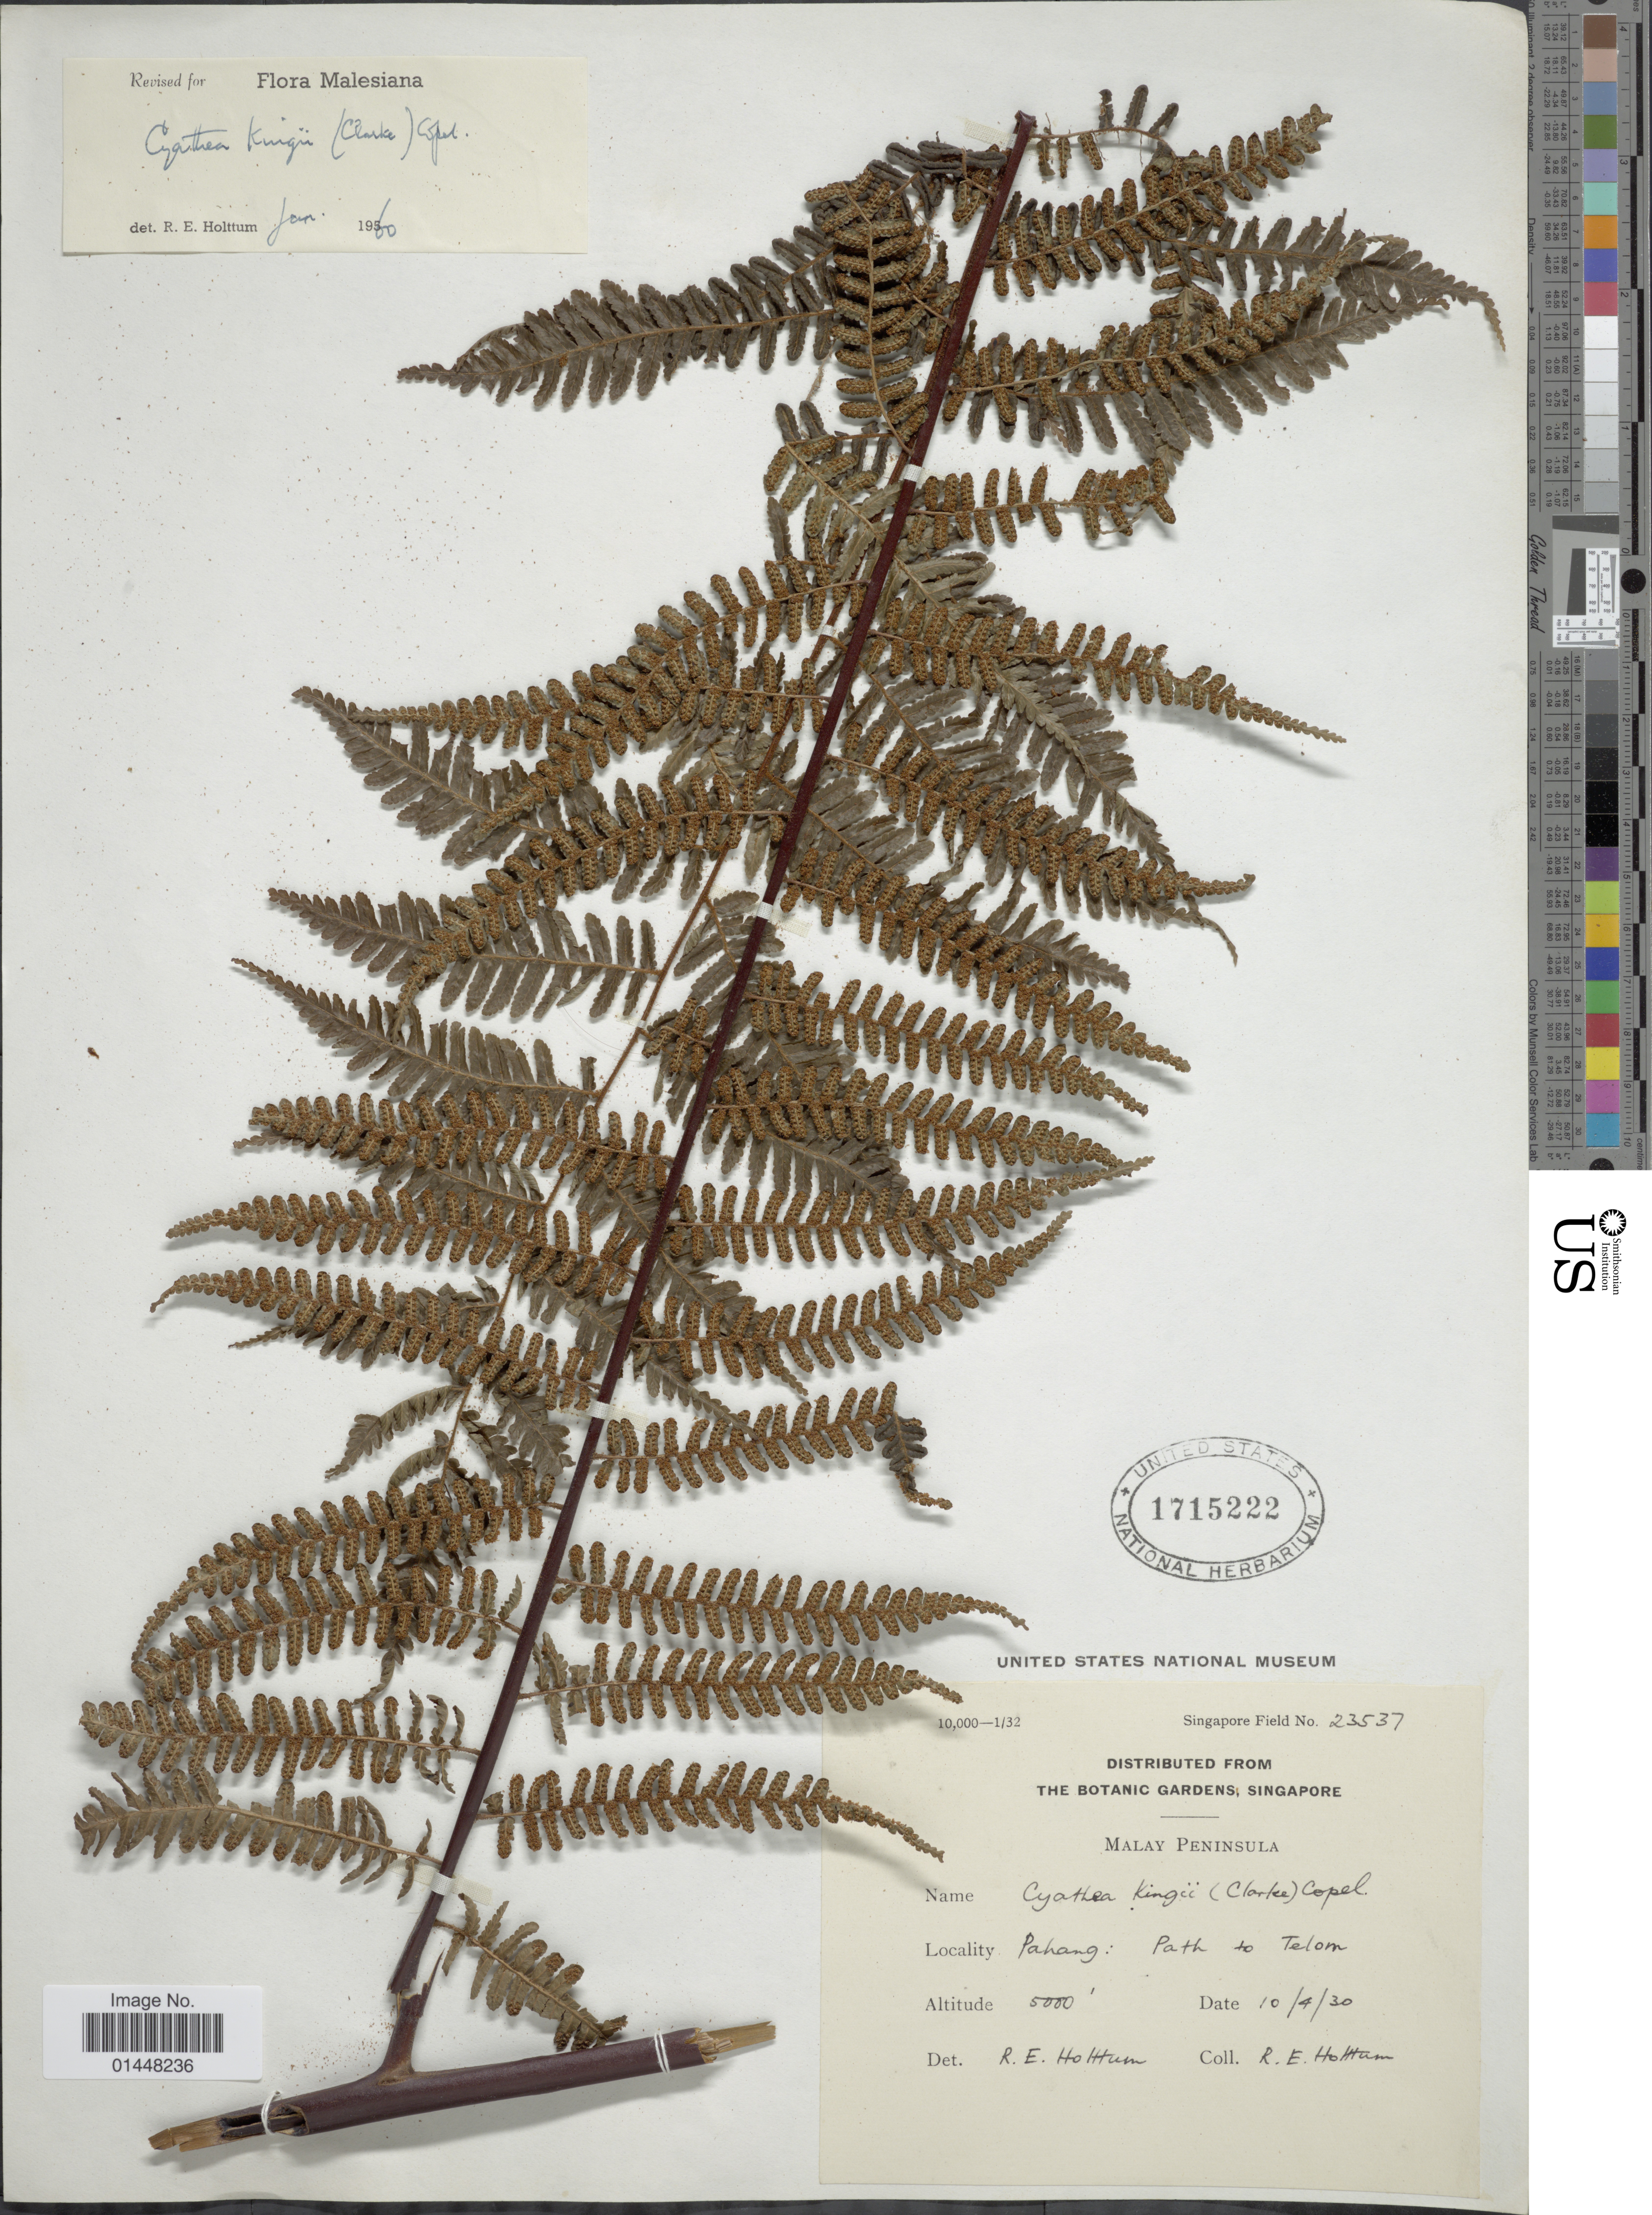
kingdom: Plantae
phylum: Tracheophyta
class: Polypodiopsida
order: Cyatheales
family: Cyatheaceae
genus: Gymnosphaera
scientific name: Gymnosphaera kingii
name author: (Clarke) Copel.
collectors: R. E. Holttum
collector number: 23537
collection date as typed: Transcribed d/m/y: 10/4/30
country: Malaysia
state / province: Pahang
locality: Malaya Peninsula. Path to Telom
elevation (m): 1524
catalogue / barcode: US 1715222